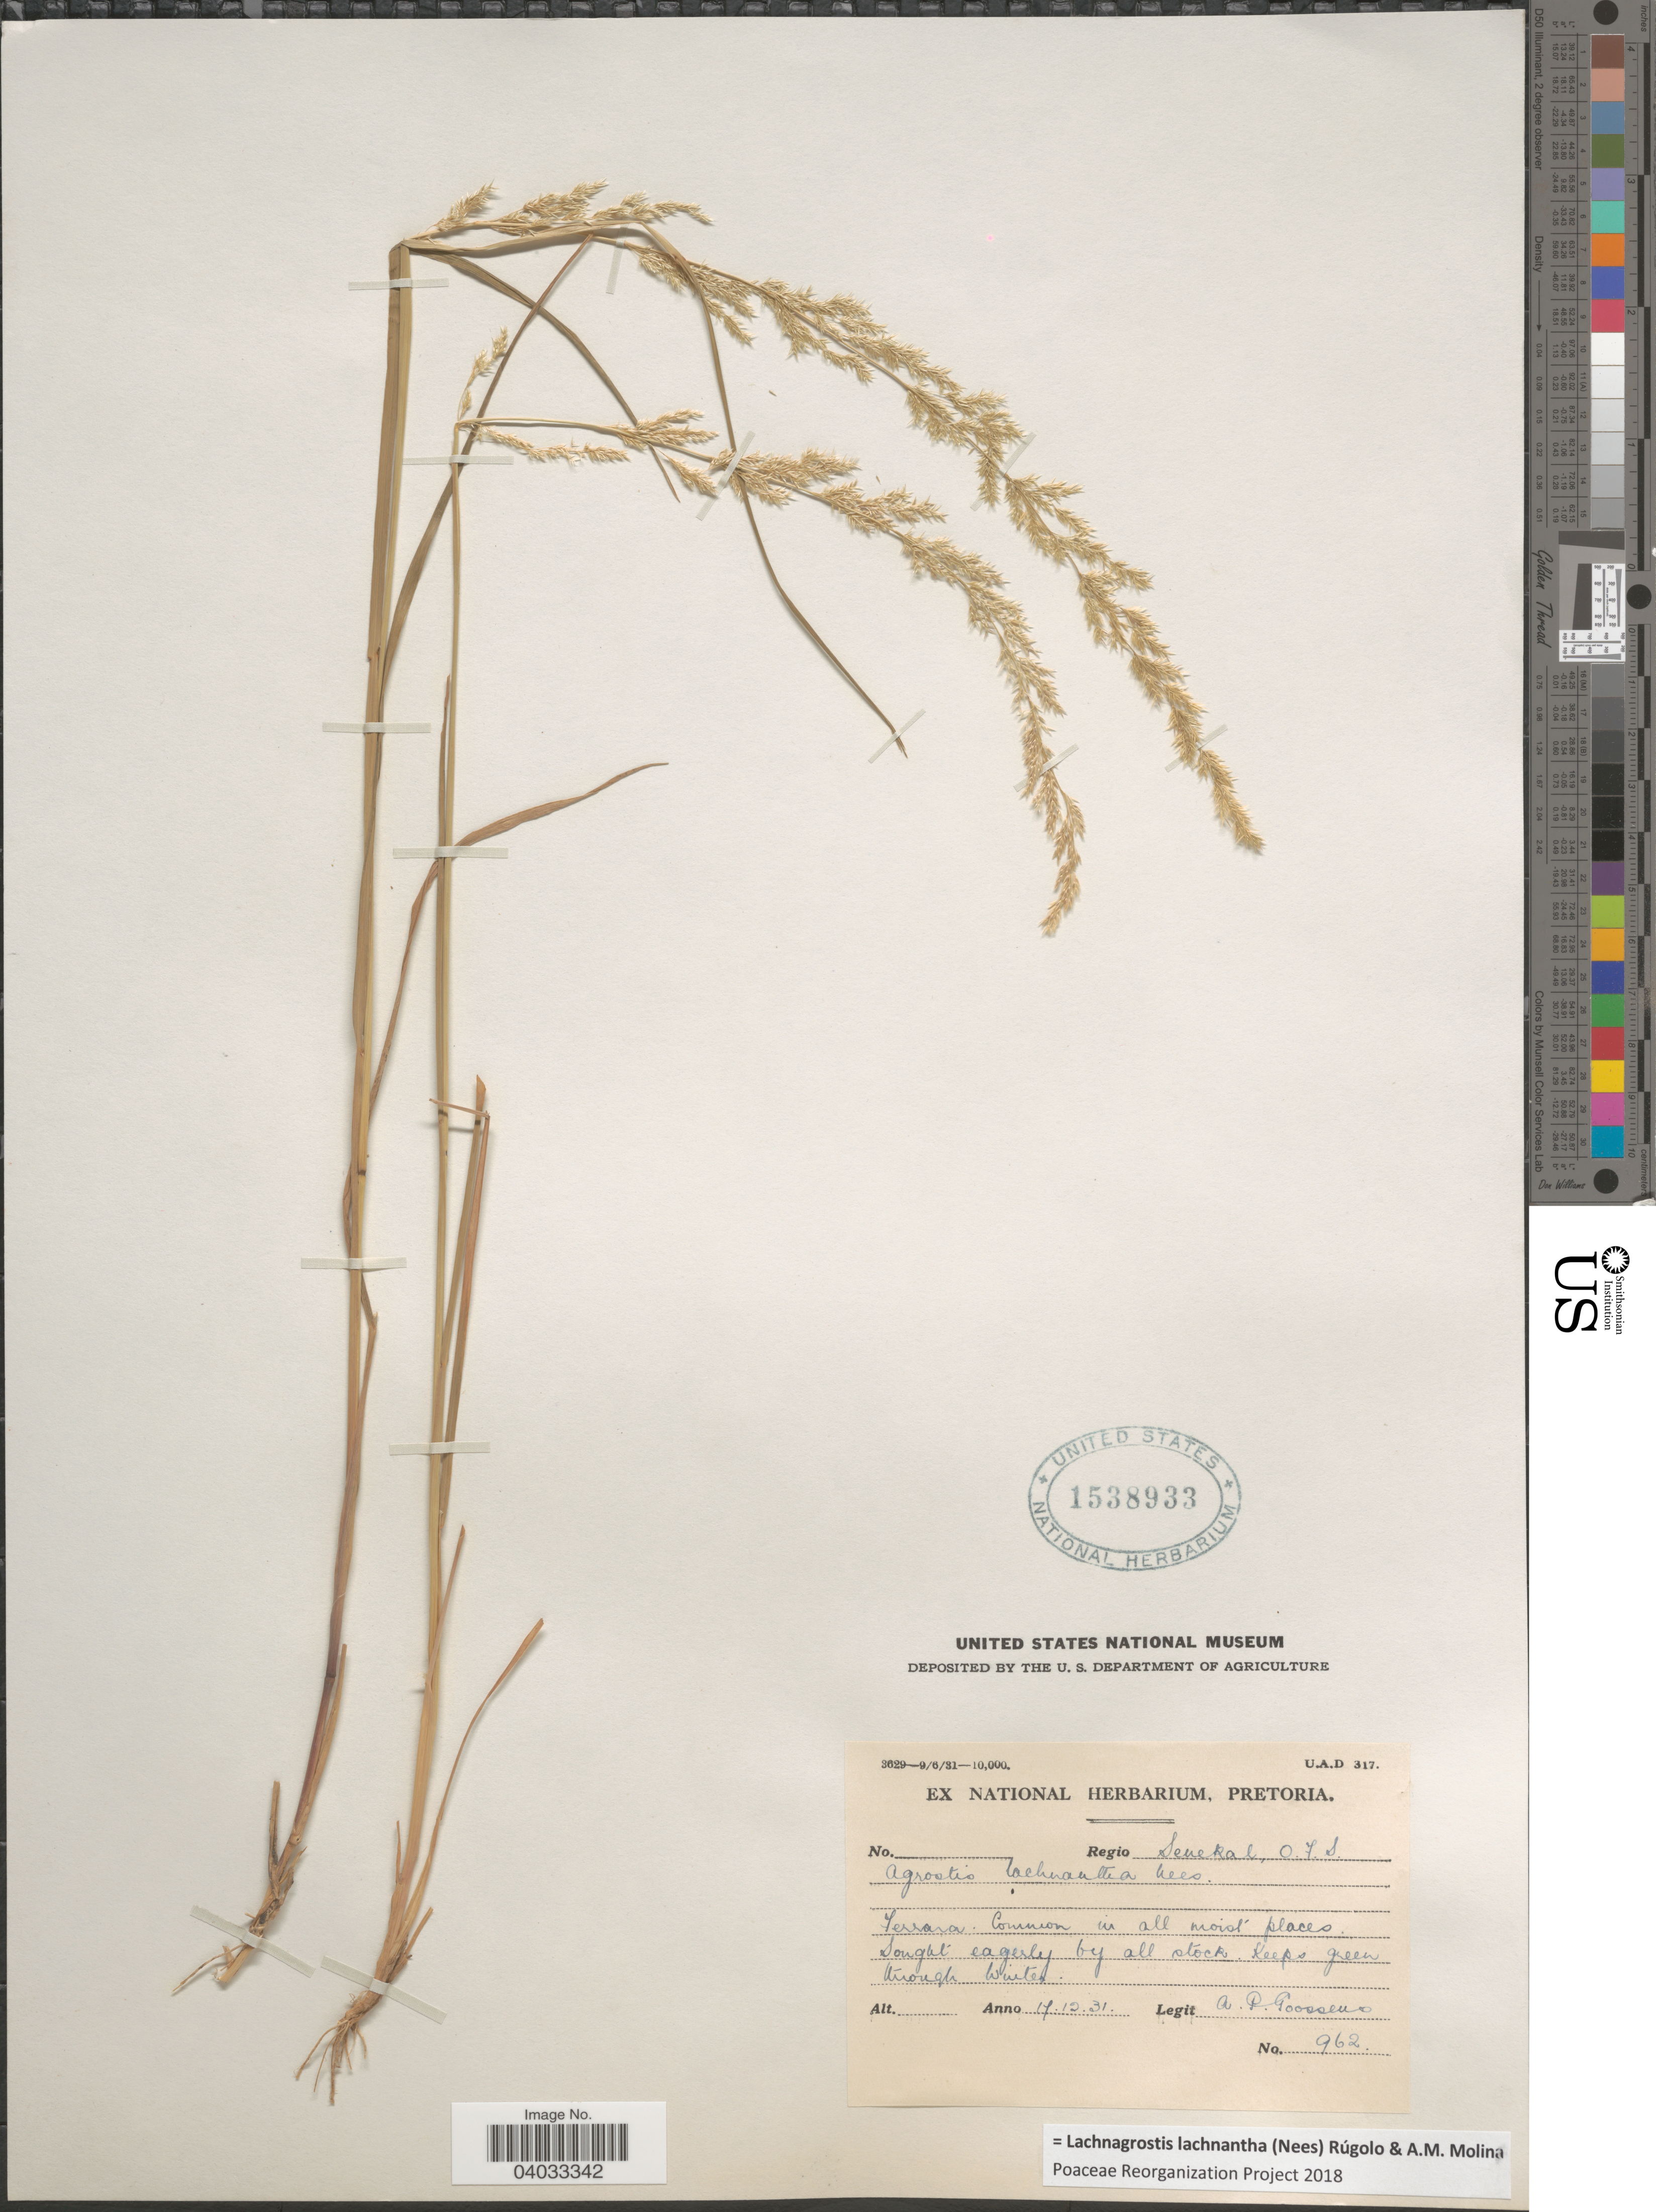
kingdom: Plantae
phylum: Tracheophyta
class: Liliopsida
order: Poales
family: Poaceae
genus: Lachnagrostis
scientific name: Lachnagrostis lachnantha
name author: (Nees) Rúgolo & A.M. Molina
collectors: A. P. G. Goossens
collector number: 962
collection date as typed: Transcribed d/m/y: 17/12/31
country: South Africa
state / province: Free State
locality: Regio Senekal, O.F.S.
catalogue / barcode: US 1538933